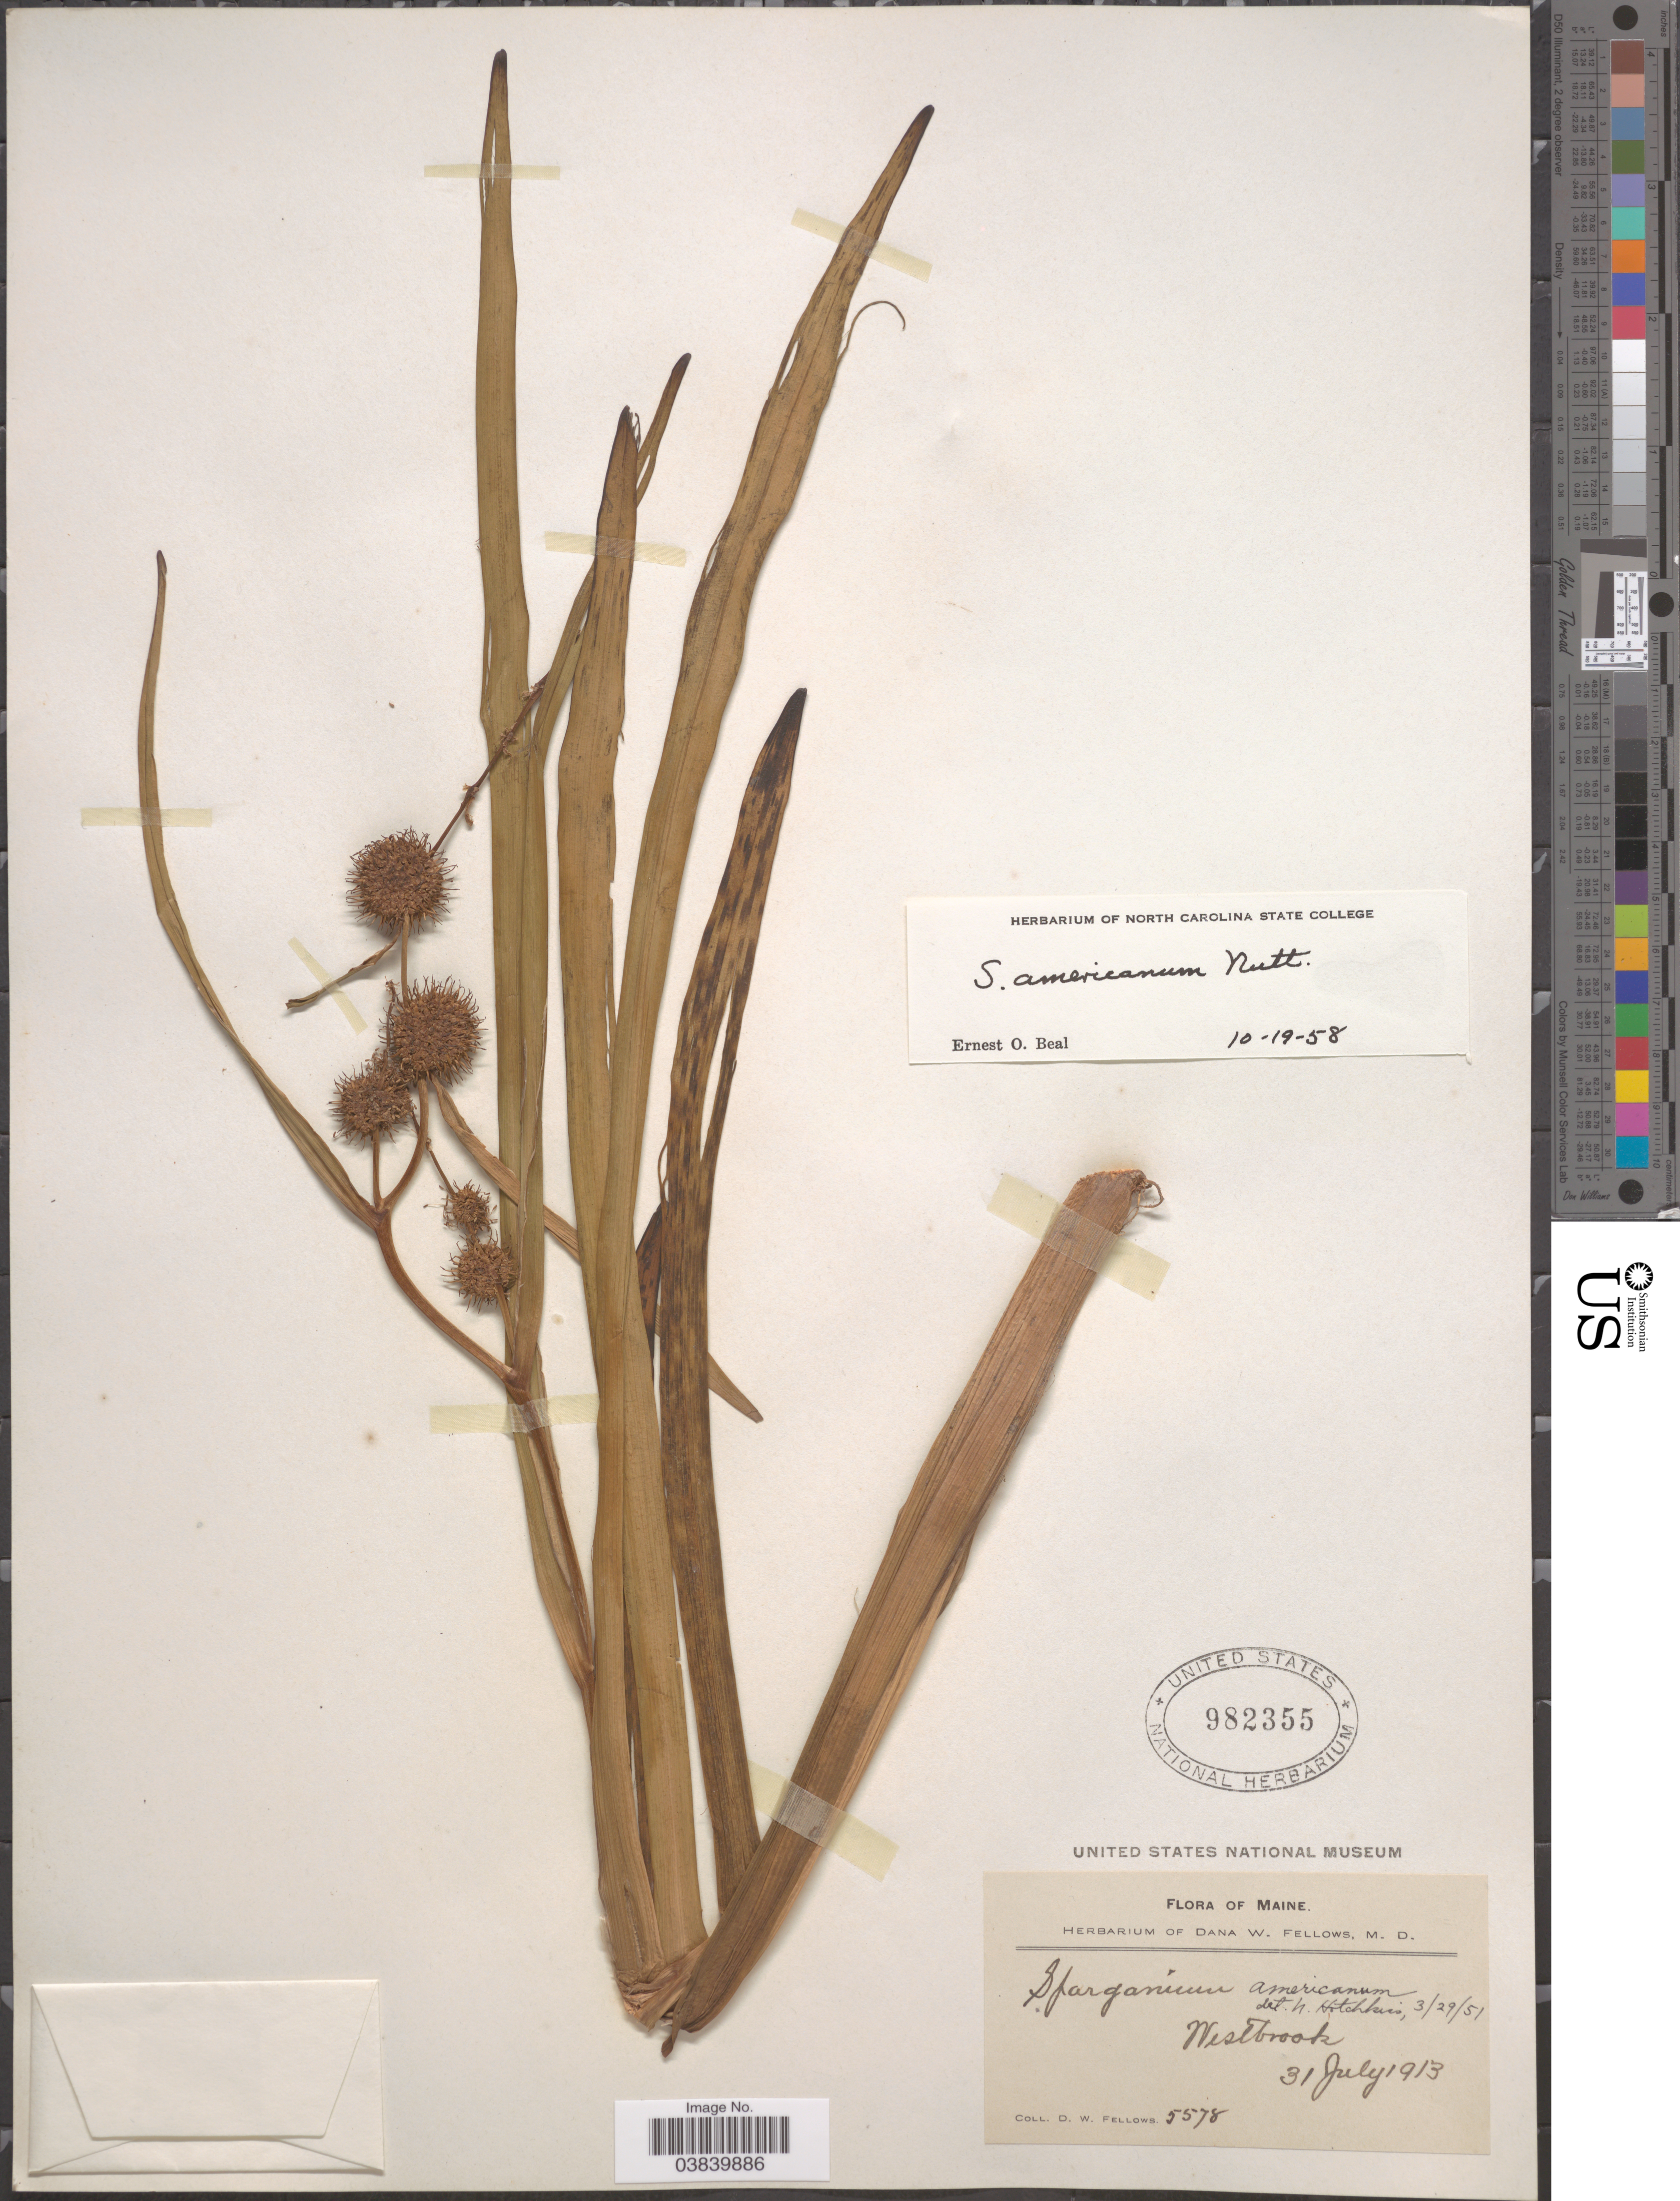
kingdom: Plantae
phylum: Tracheophyta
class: Liliopsida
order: Poales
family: Typhaceae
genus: Sparganium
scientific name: Sparganium americanum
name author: Nutt.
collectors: D. W. Fellows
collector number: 5578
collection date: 1913-07-31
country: United States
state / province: Maine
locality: Westbrook.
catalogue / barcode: US 982355